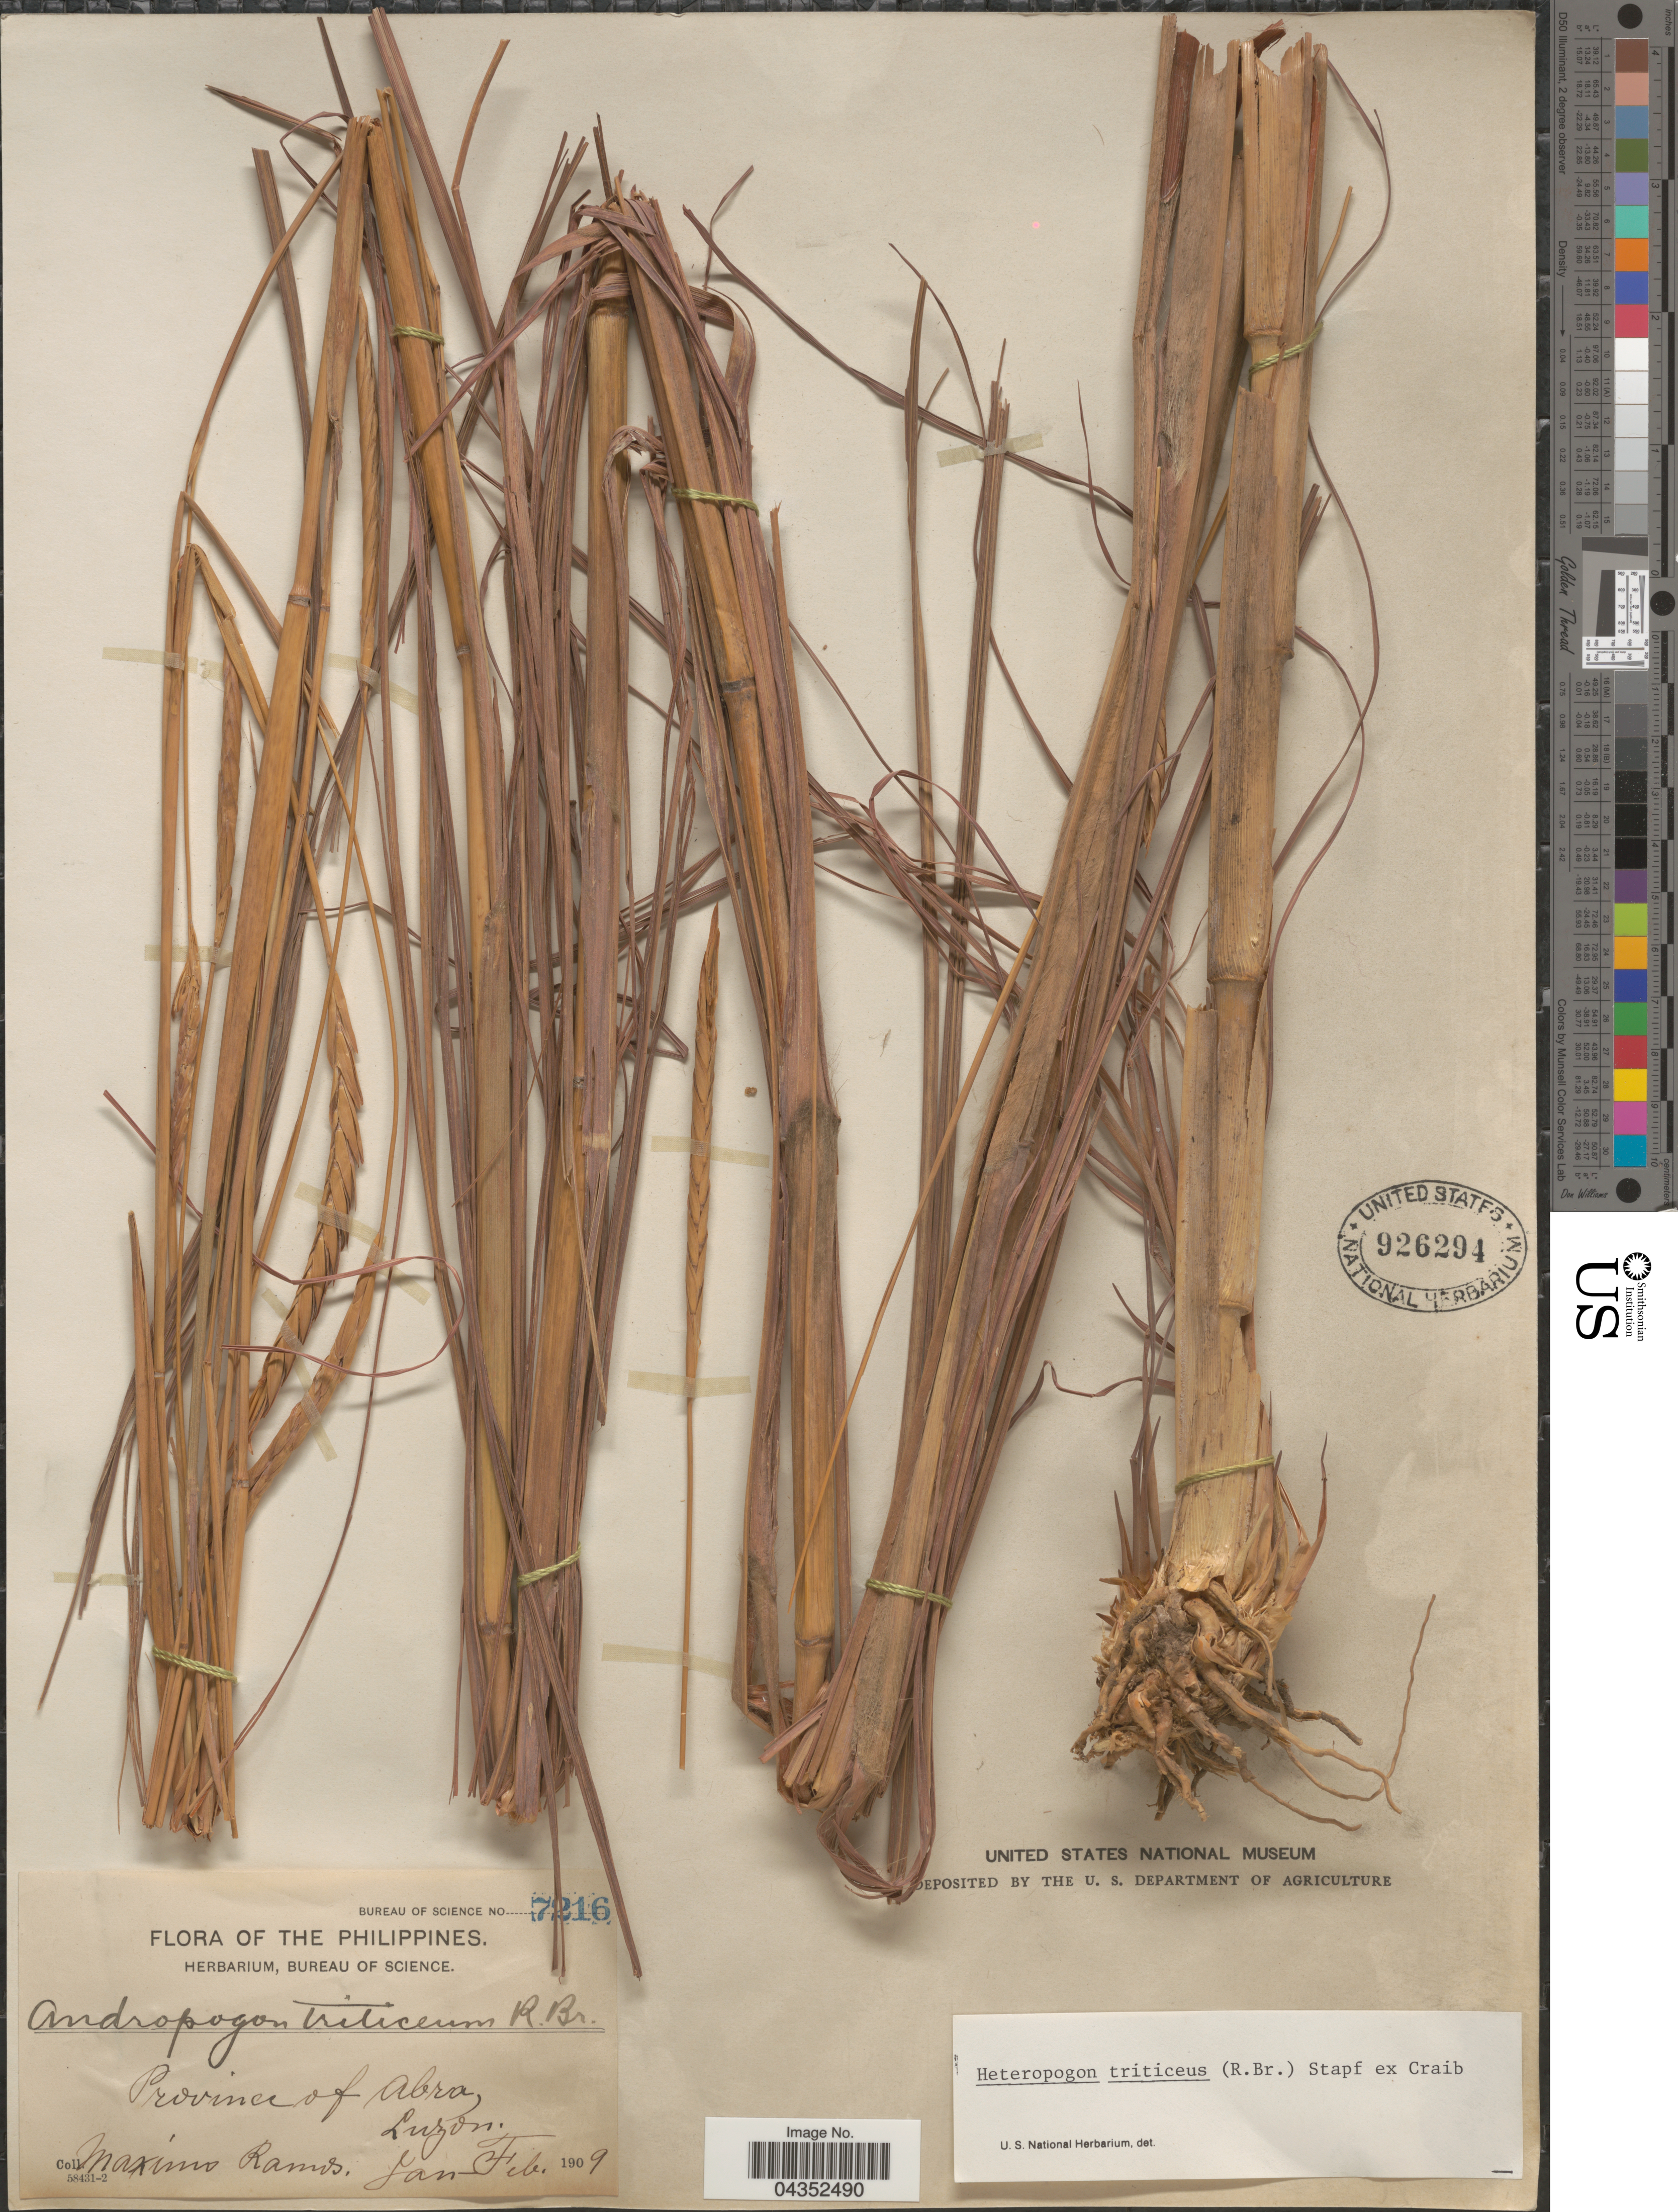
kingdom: Plantae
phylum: Tracheophyta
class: Liliopsida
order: Poales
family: Poaceae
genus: Heteropogon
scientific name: Heteropogon triticeus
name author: (R. Br.) Stapf ex Craib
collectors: M. Ramos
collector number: Bureau of Science 7216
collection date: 1909-01/1909-02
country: Philippines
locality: Province of Abra. Luzon.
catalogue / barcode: US 926294